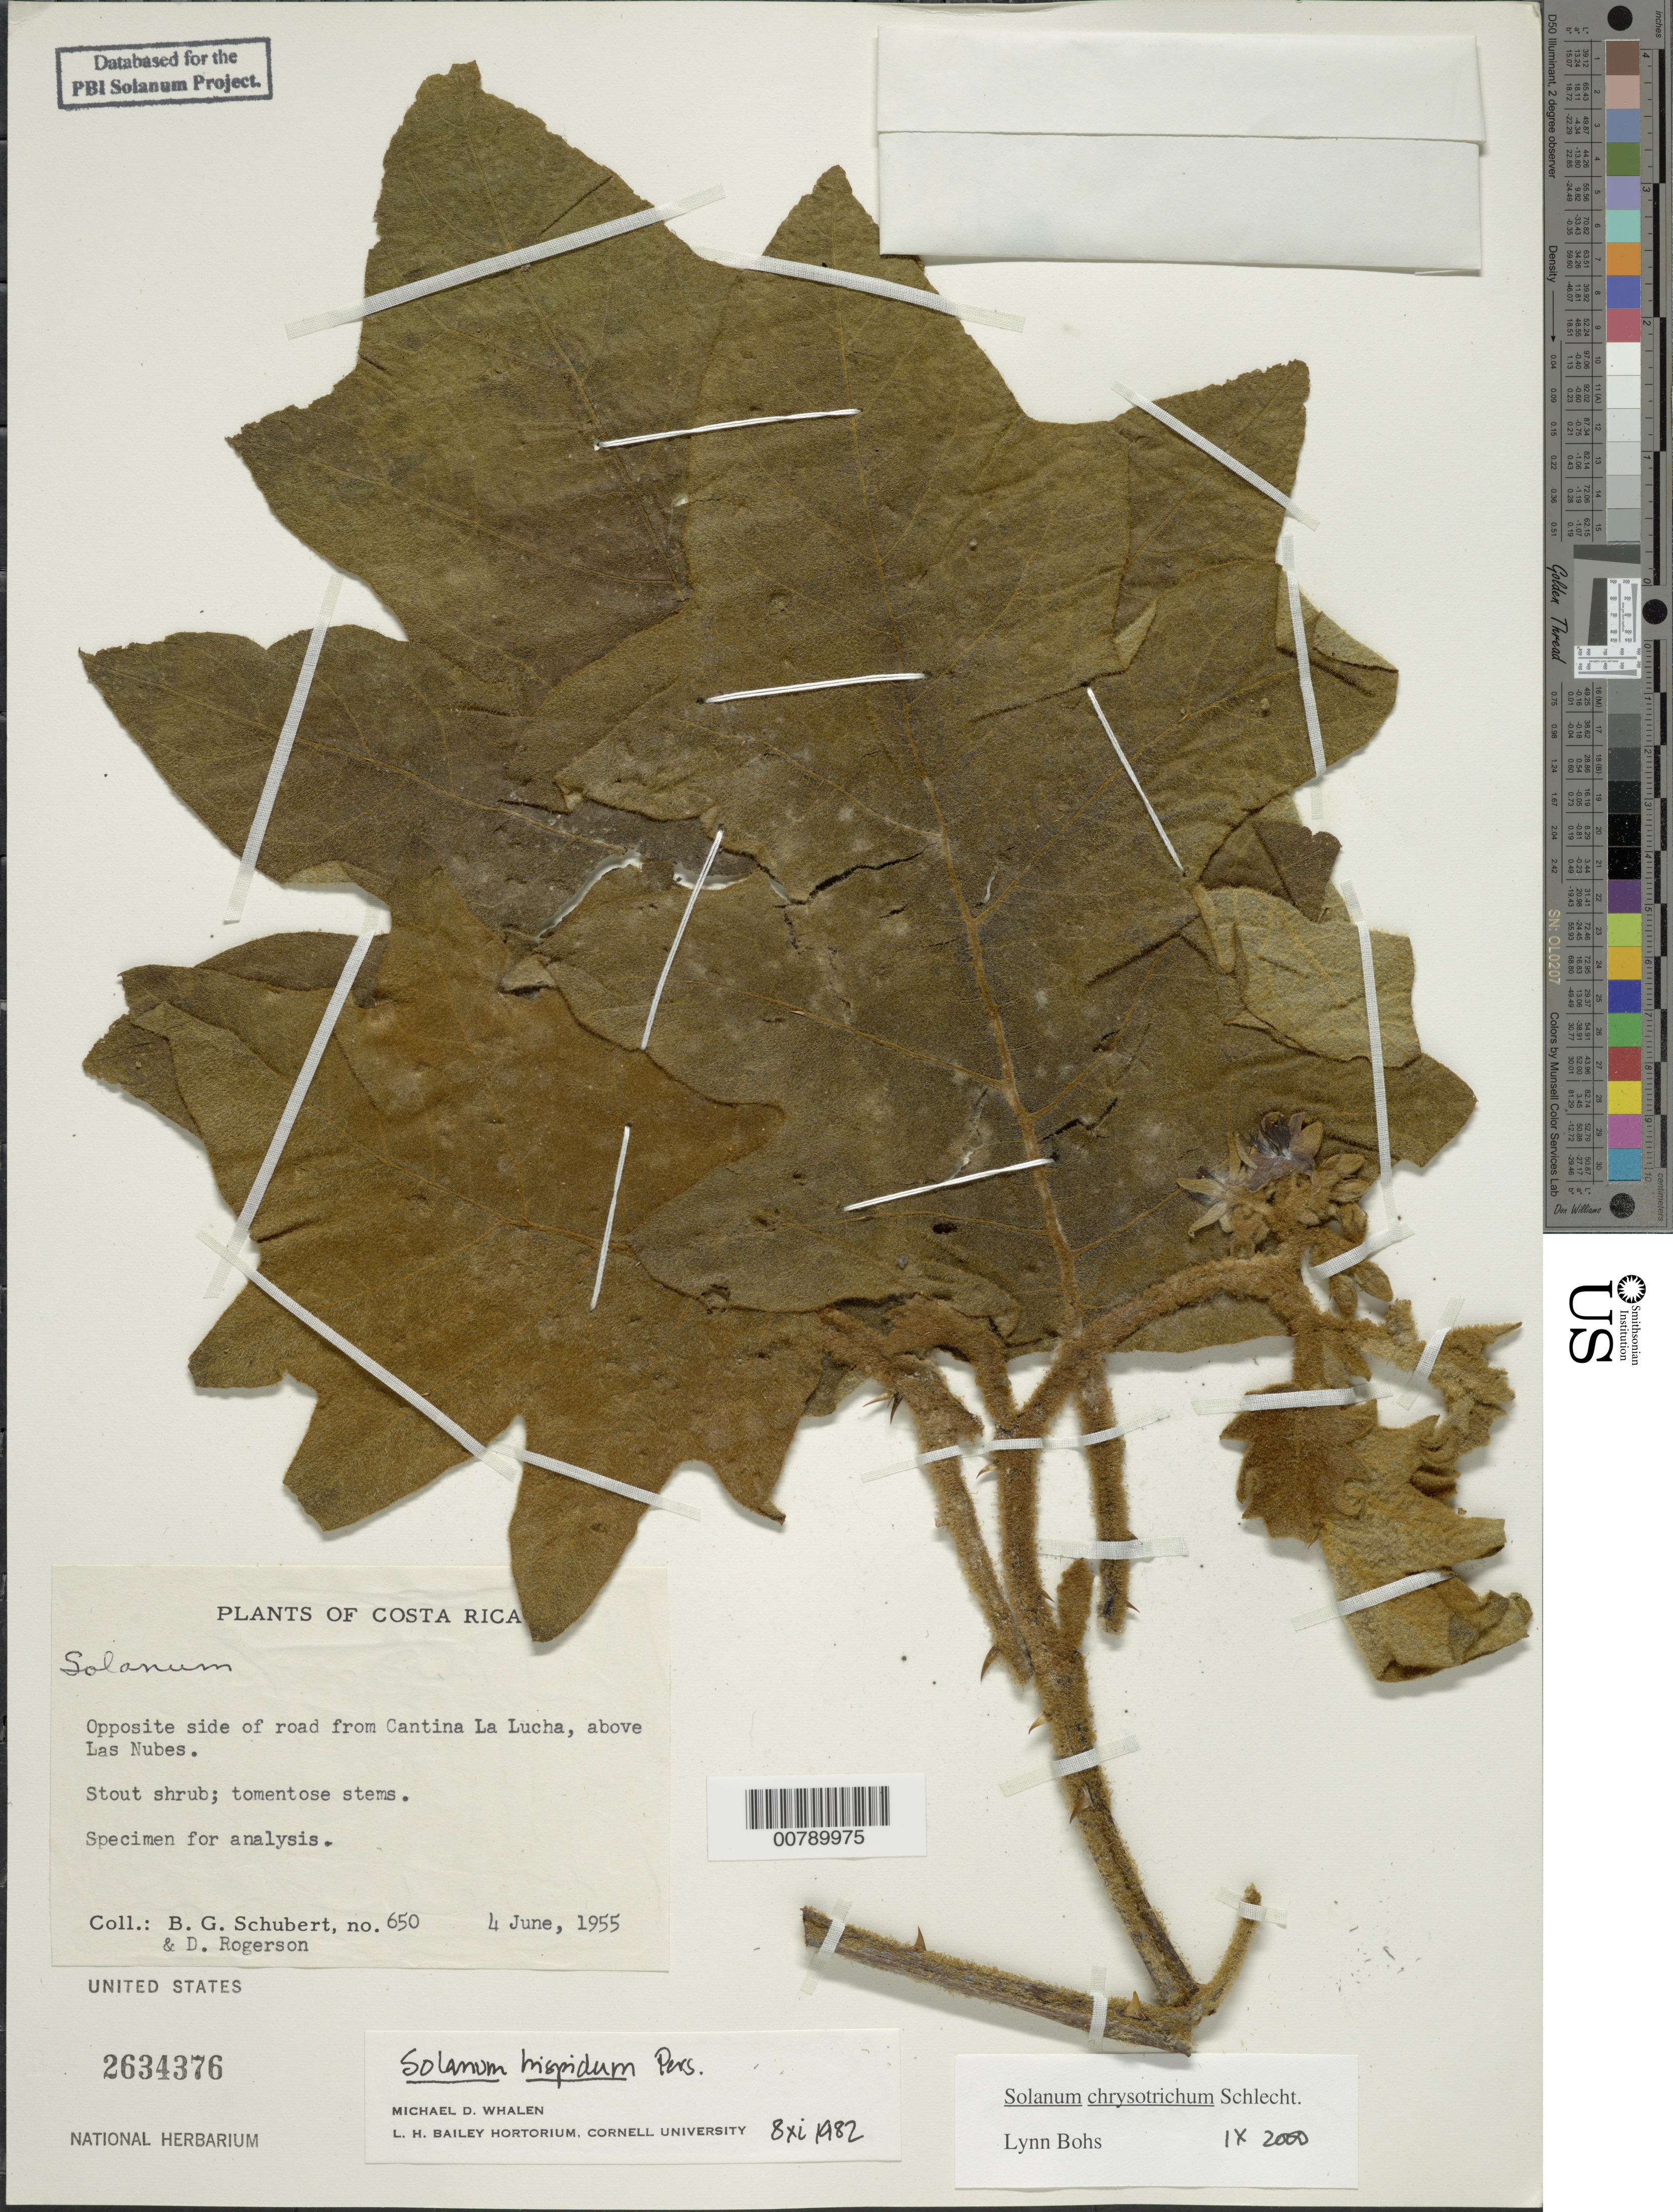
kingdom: Plantae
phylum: Tracheophyta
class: Magnoliopsida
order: Solanales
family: Solanaceae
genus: Solanum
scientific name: Solanum chrysotrichum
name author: Schltdl.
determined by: Bohs, L. A.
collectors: B. Schubert & D. Rogerson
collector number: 650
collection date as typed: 4 Jun 1955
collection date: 1955-06-04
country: Costa Rica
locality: Opposite side of road from Cantina La Lucha, above Las Nubes.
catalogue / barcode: US 2634376